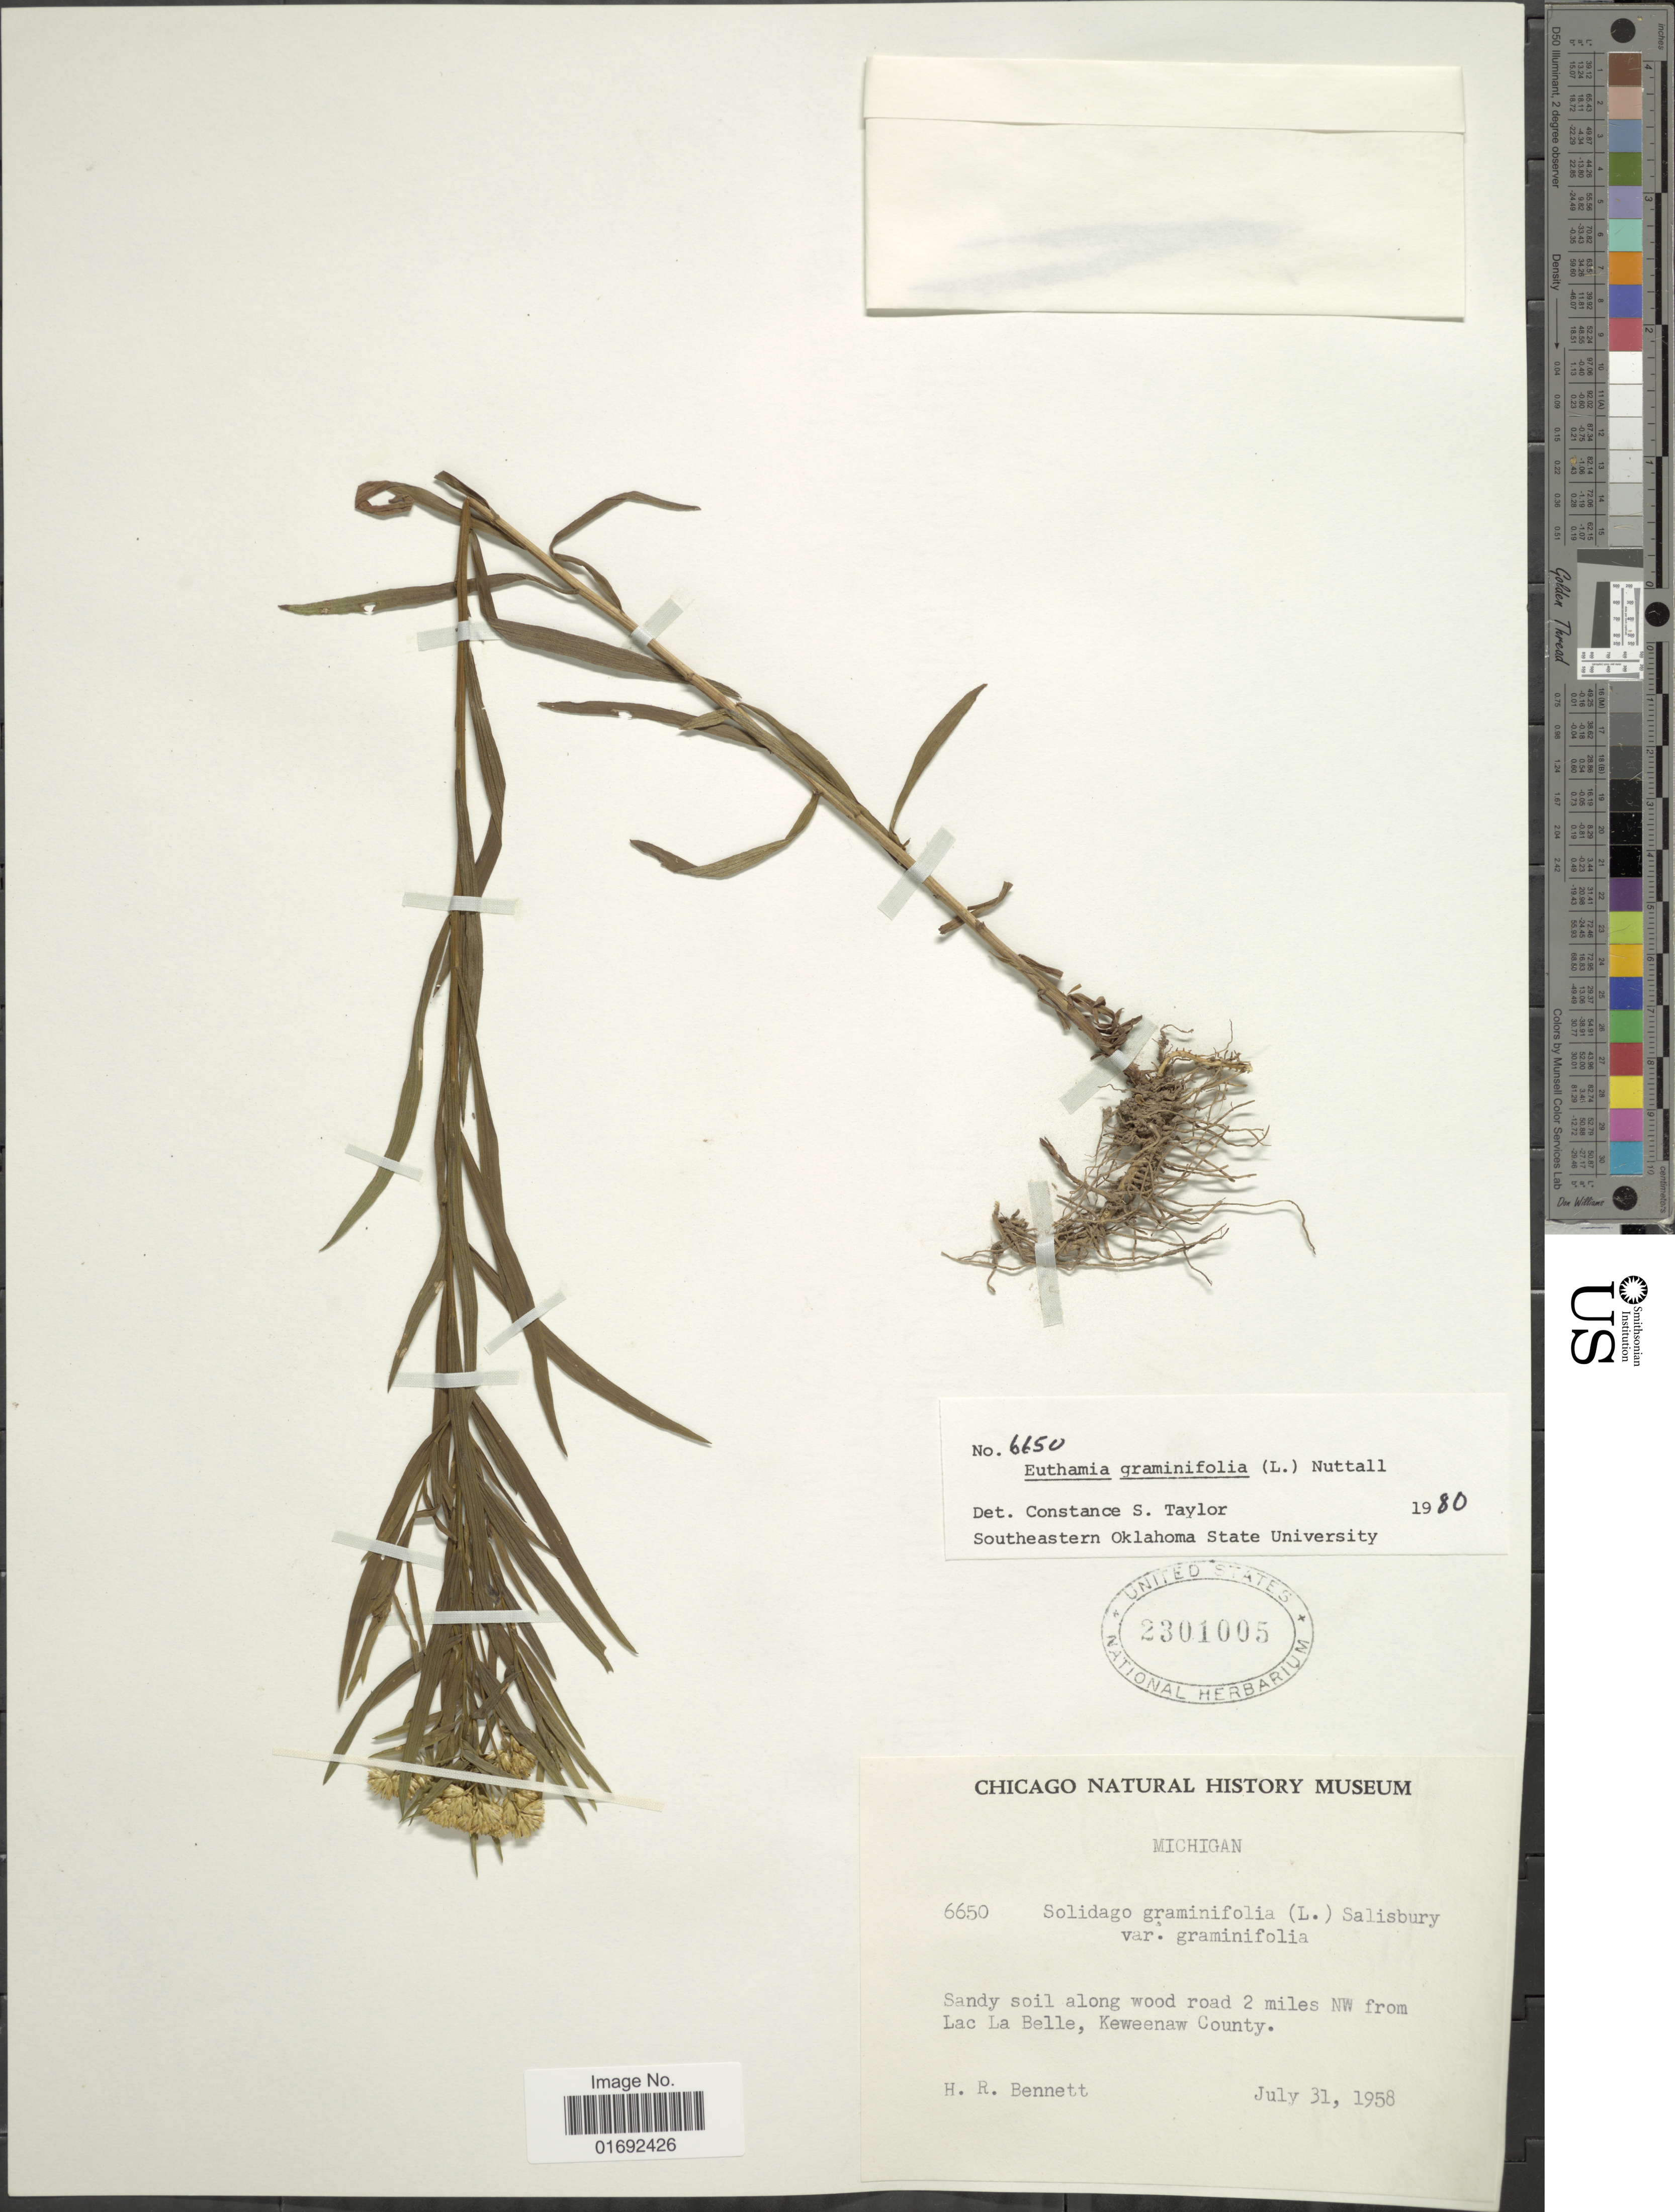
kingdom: Plantae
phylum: Tracheophyta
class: Magnoliopsida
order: Asterales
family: Asteraceae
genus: Euthamia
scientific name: Euthamia graminifolia var. major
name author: (Michx.) Moldenke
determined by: Urbatsch, Lowell E., Curator (LSU), Louisiana State University (UNITED STATES)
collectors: H. R. Bennett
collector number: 6650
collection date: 1958-07-31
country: United States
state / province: Michigan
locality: Along wood road 2 miles NW from Lac La Belle, Keweenaw County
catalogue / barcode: US 2301005